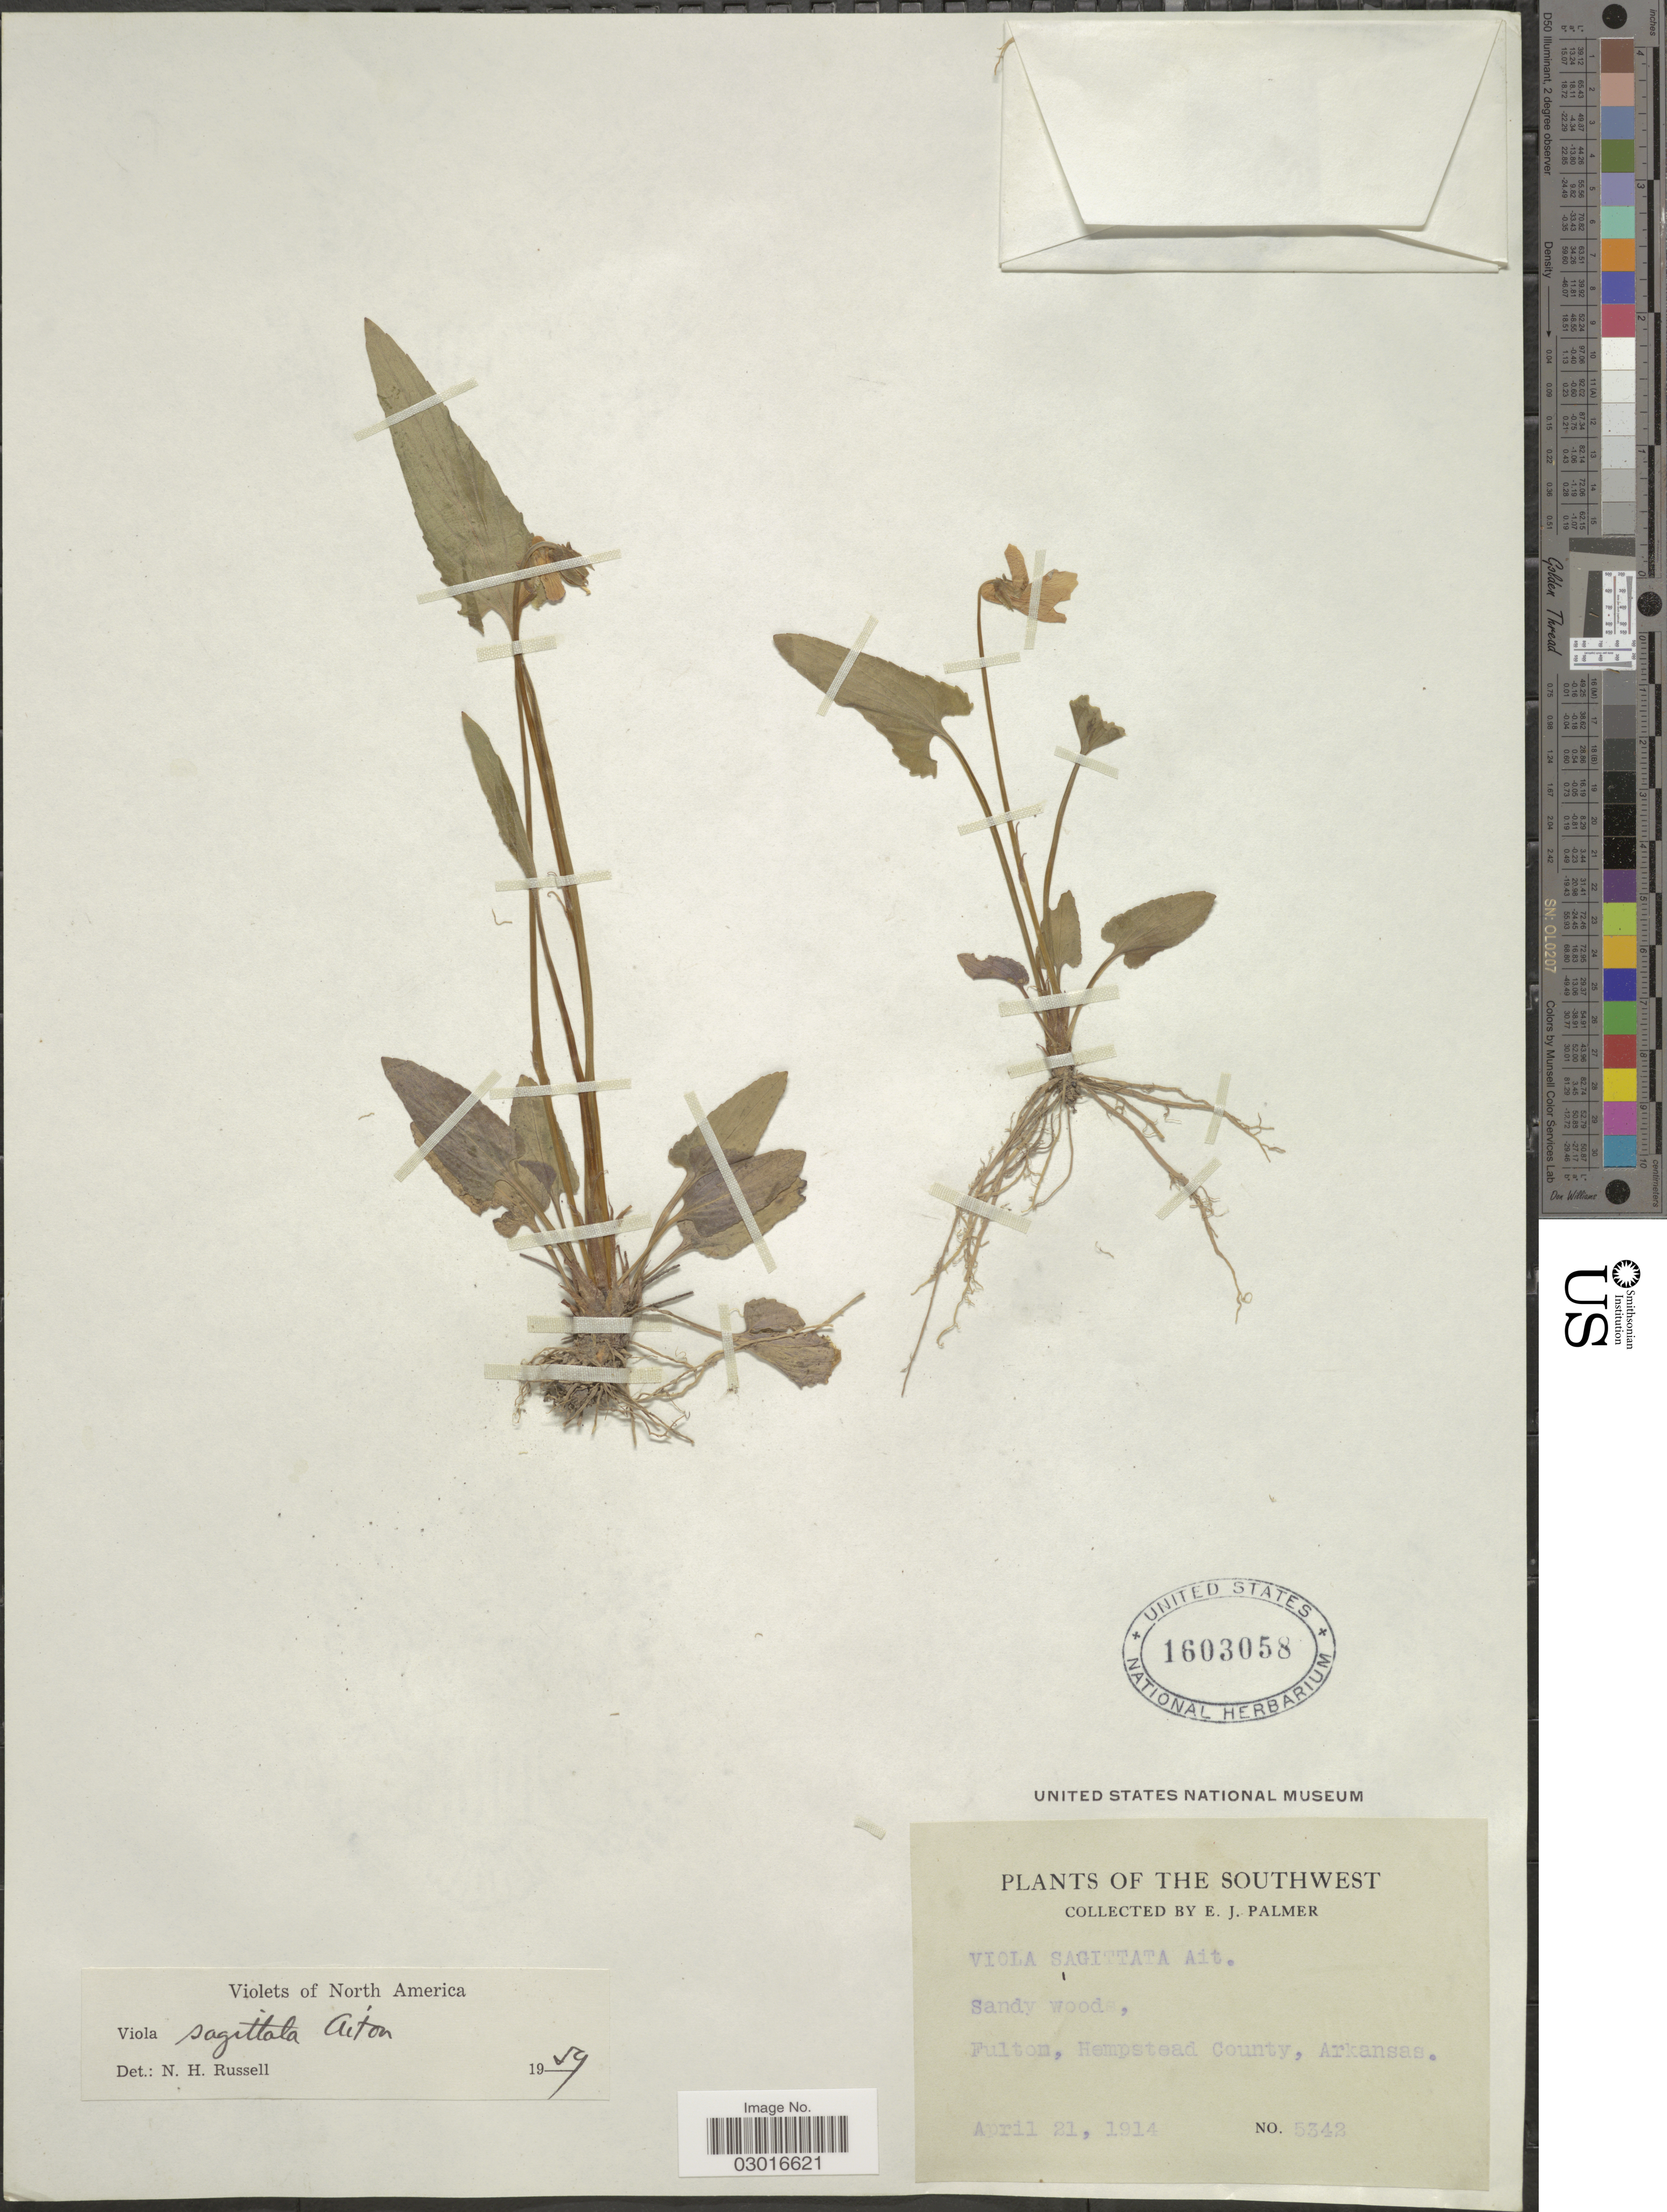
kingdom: Plantae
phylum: Tracheophyta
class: Magnoliopsida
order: Malpighiales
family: Violaceae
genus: Viola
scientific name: Viola sagittata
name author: Aiton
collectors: E. J. Palmer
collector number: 5342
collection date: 1914-04-21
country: United States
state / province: Arkansas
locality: The Southwest. Sandy woods, Fulton, Hempstead County.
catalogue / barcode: US 1603058